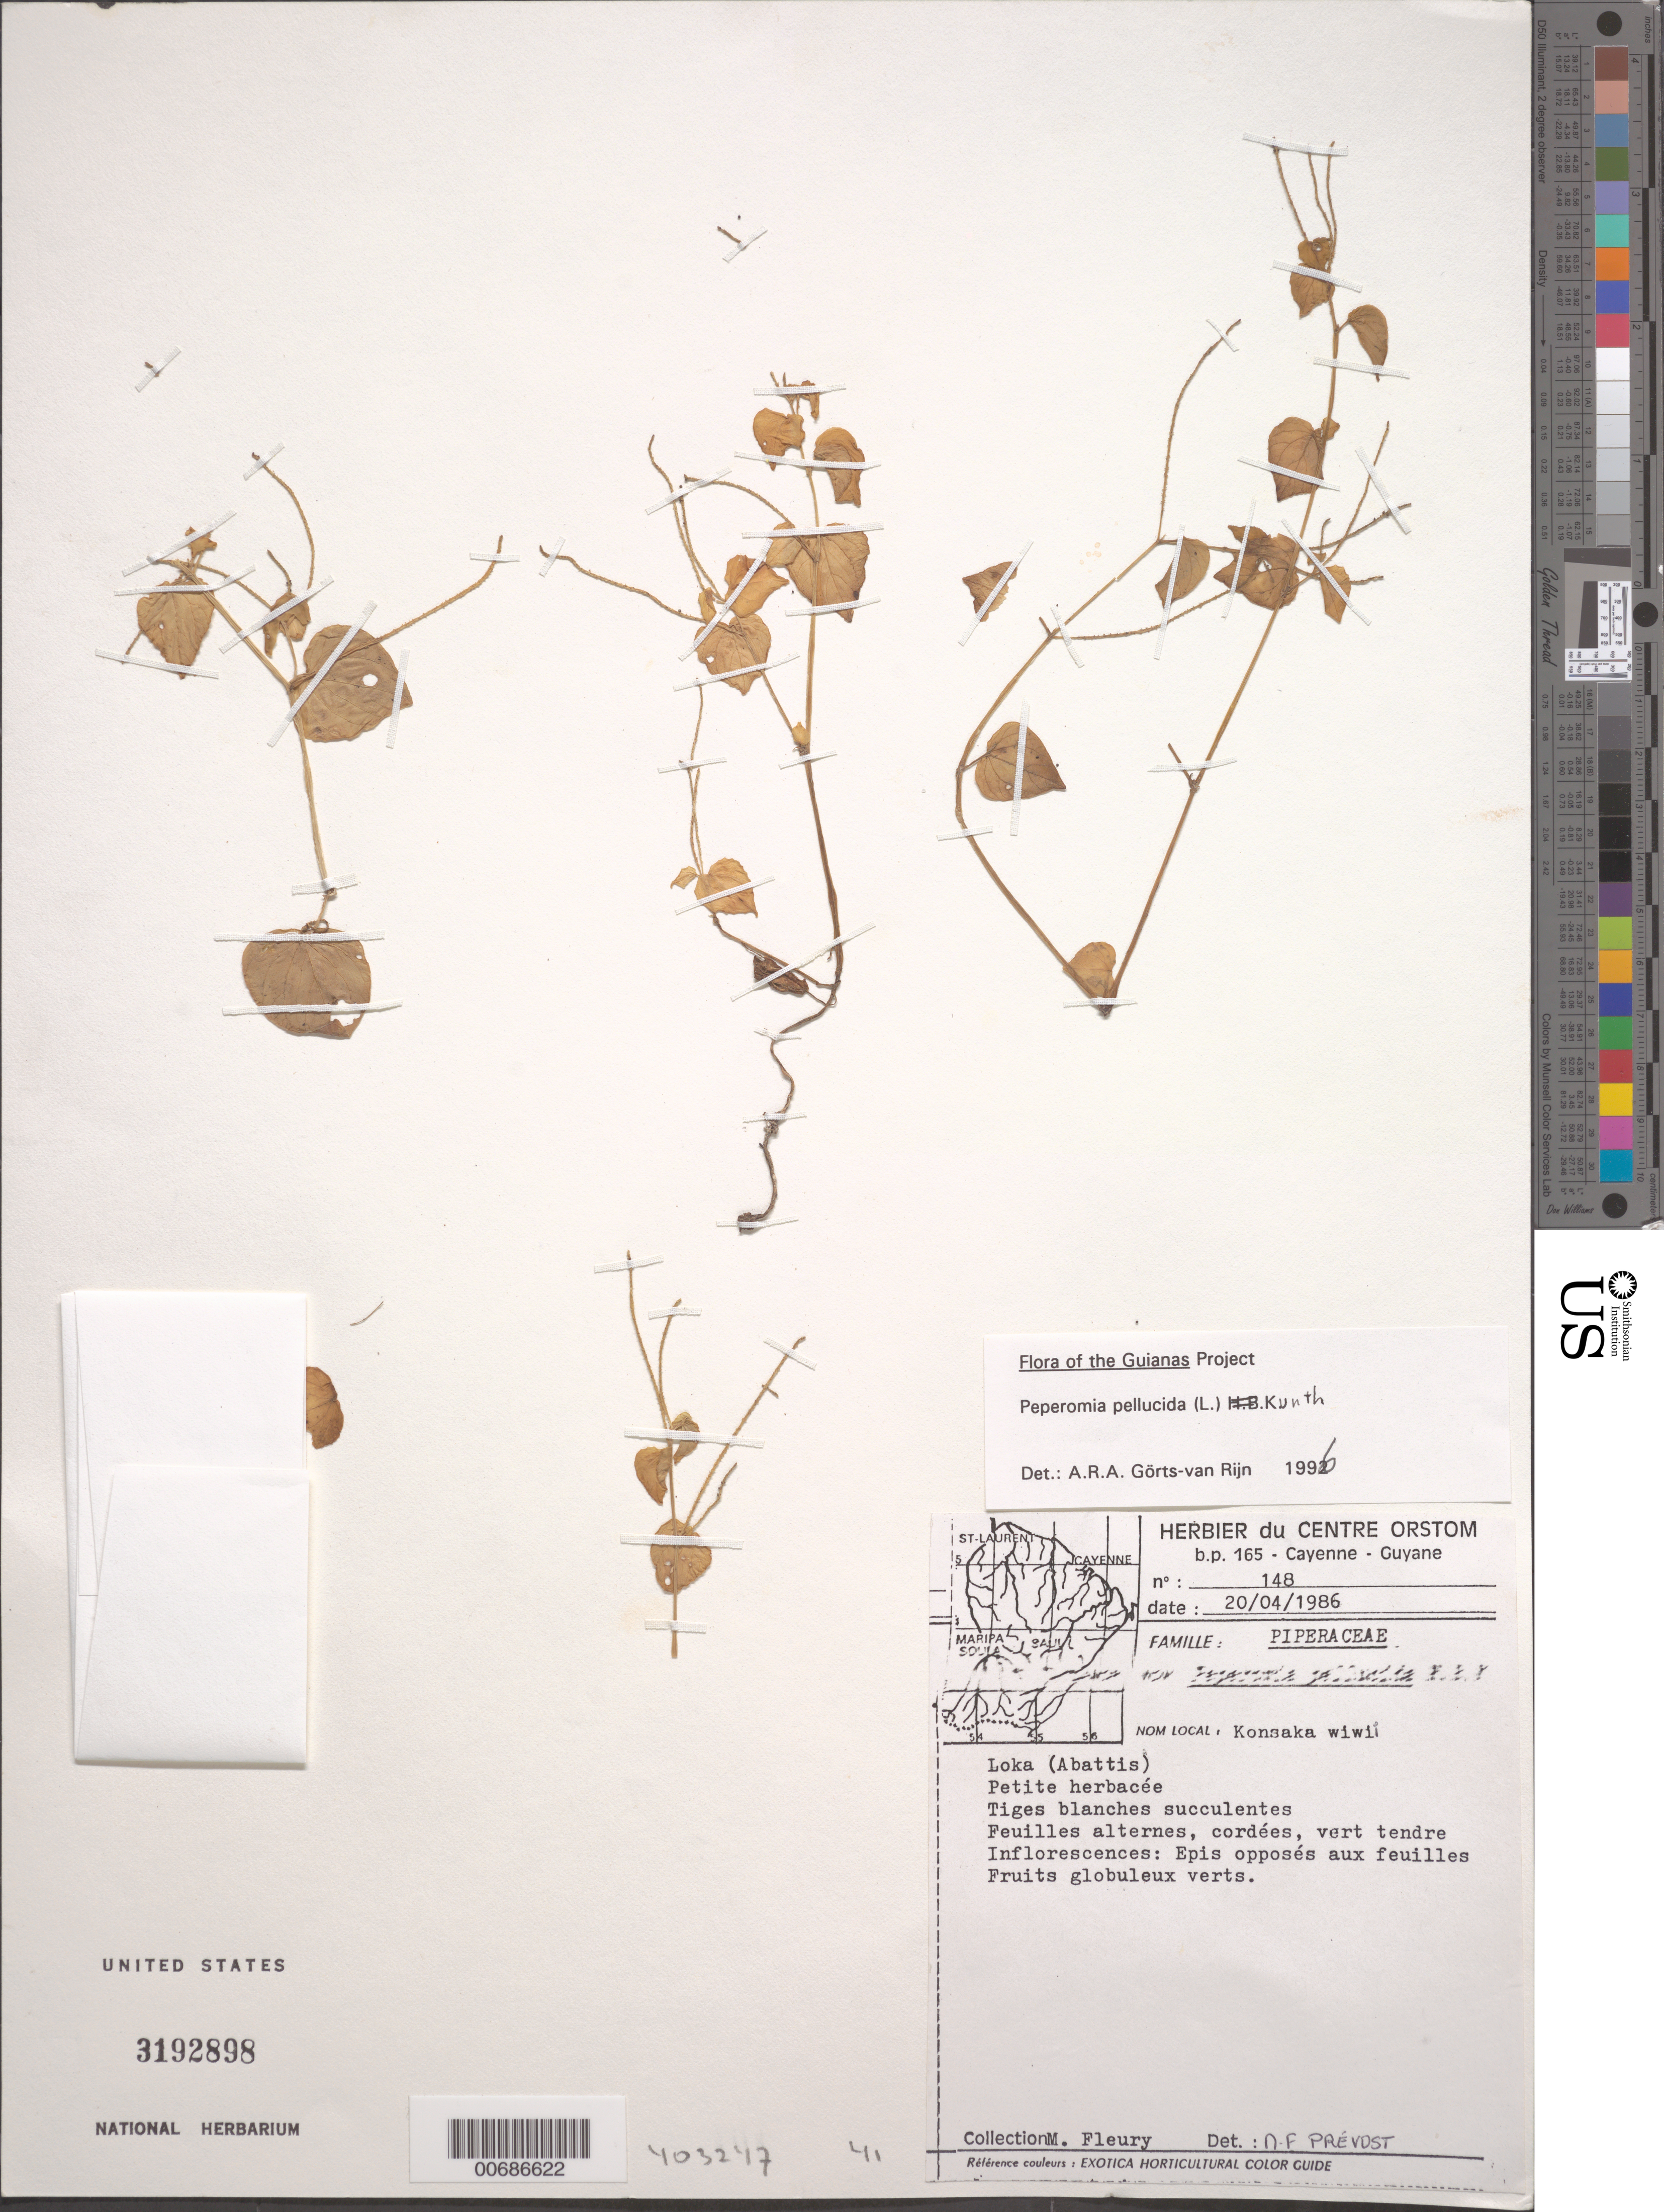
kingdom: Plantae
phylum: Tracheophyta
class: Magnoliopsida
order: Piperales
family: Piperaceae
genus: Peperomia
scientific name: Peperomia pellucida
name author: (L.) Kunth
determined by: Görts-van Rijn, A. R. A.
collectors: M. Fleury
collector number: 148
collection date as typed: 20-Apr-86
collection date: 1986-04-20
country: French Guiana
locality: Loka (Abattis)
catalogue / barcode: US 3192898